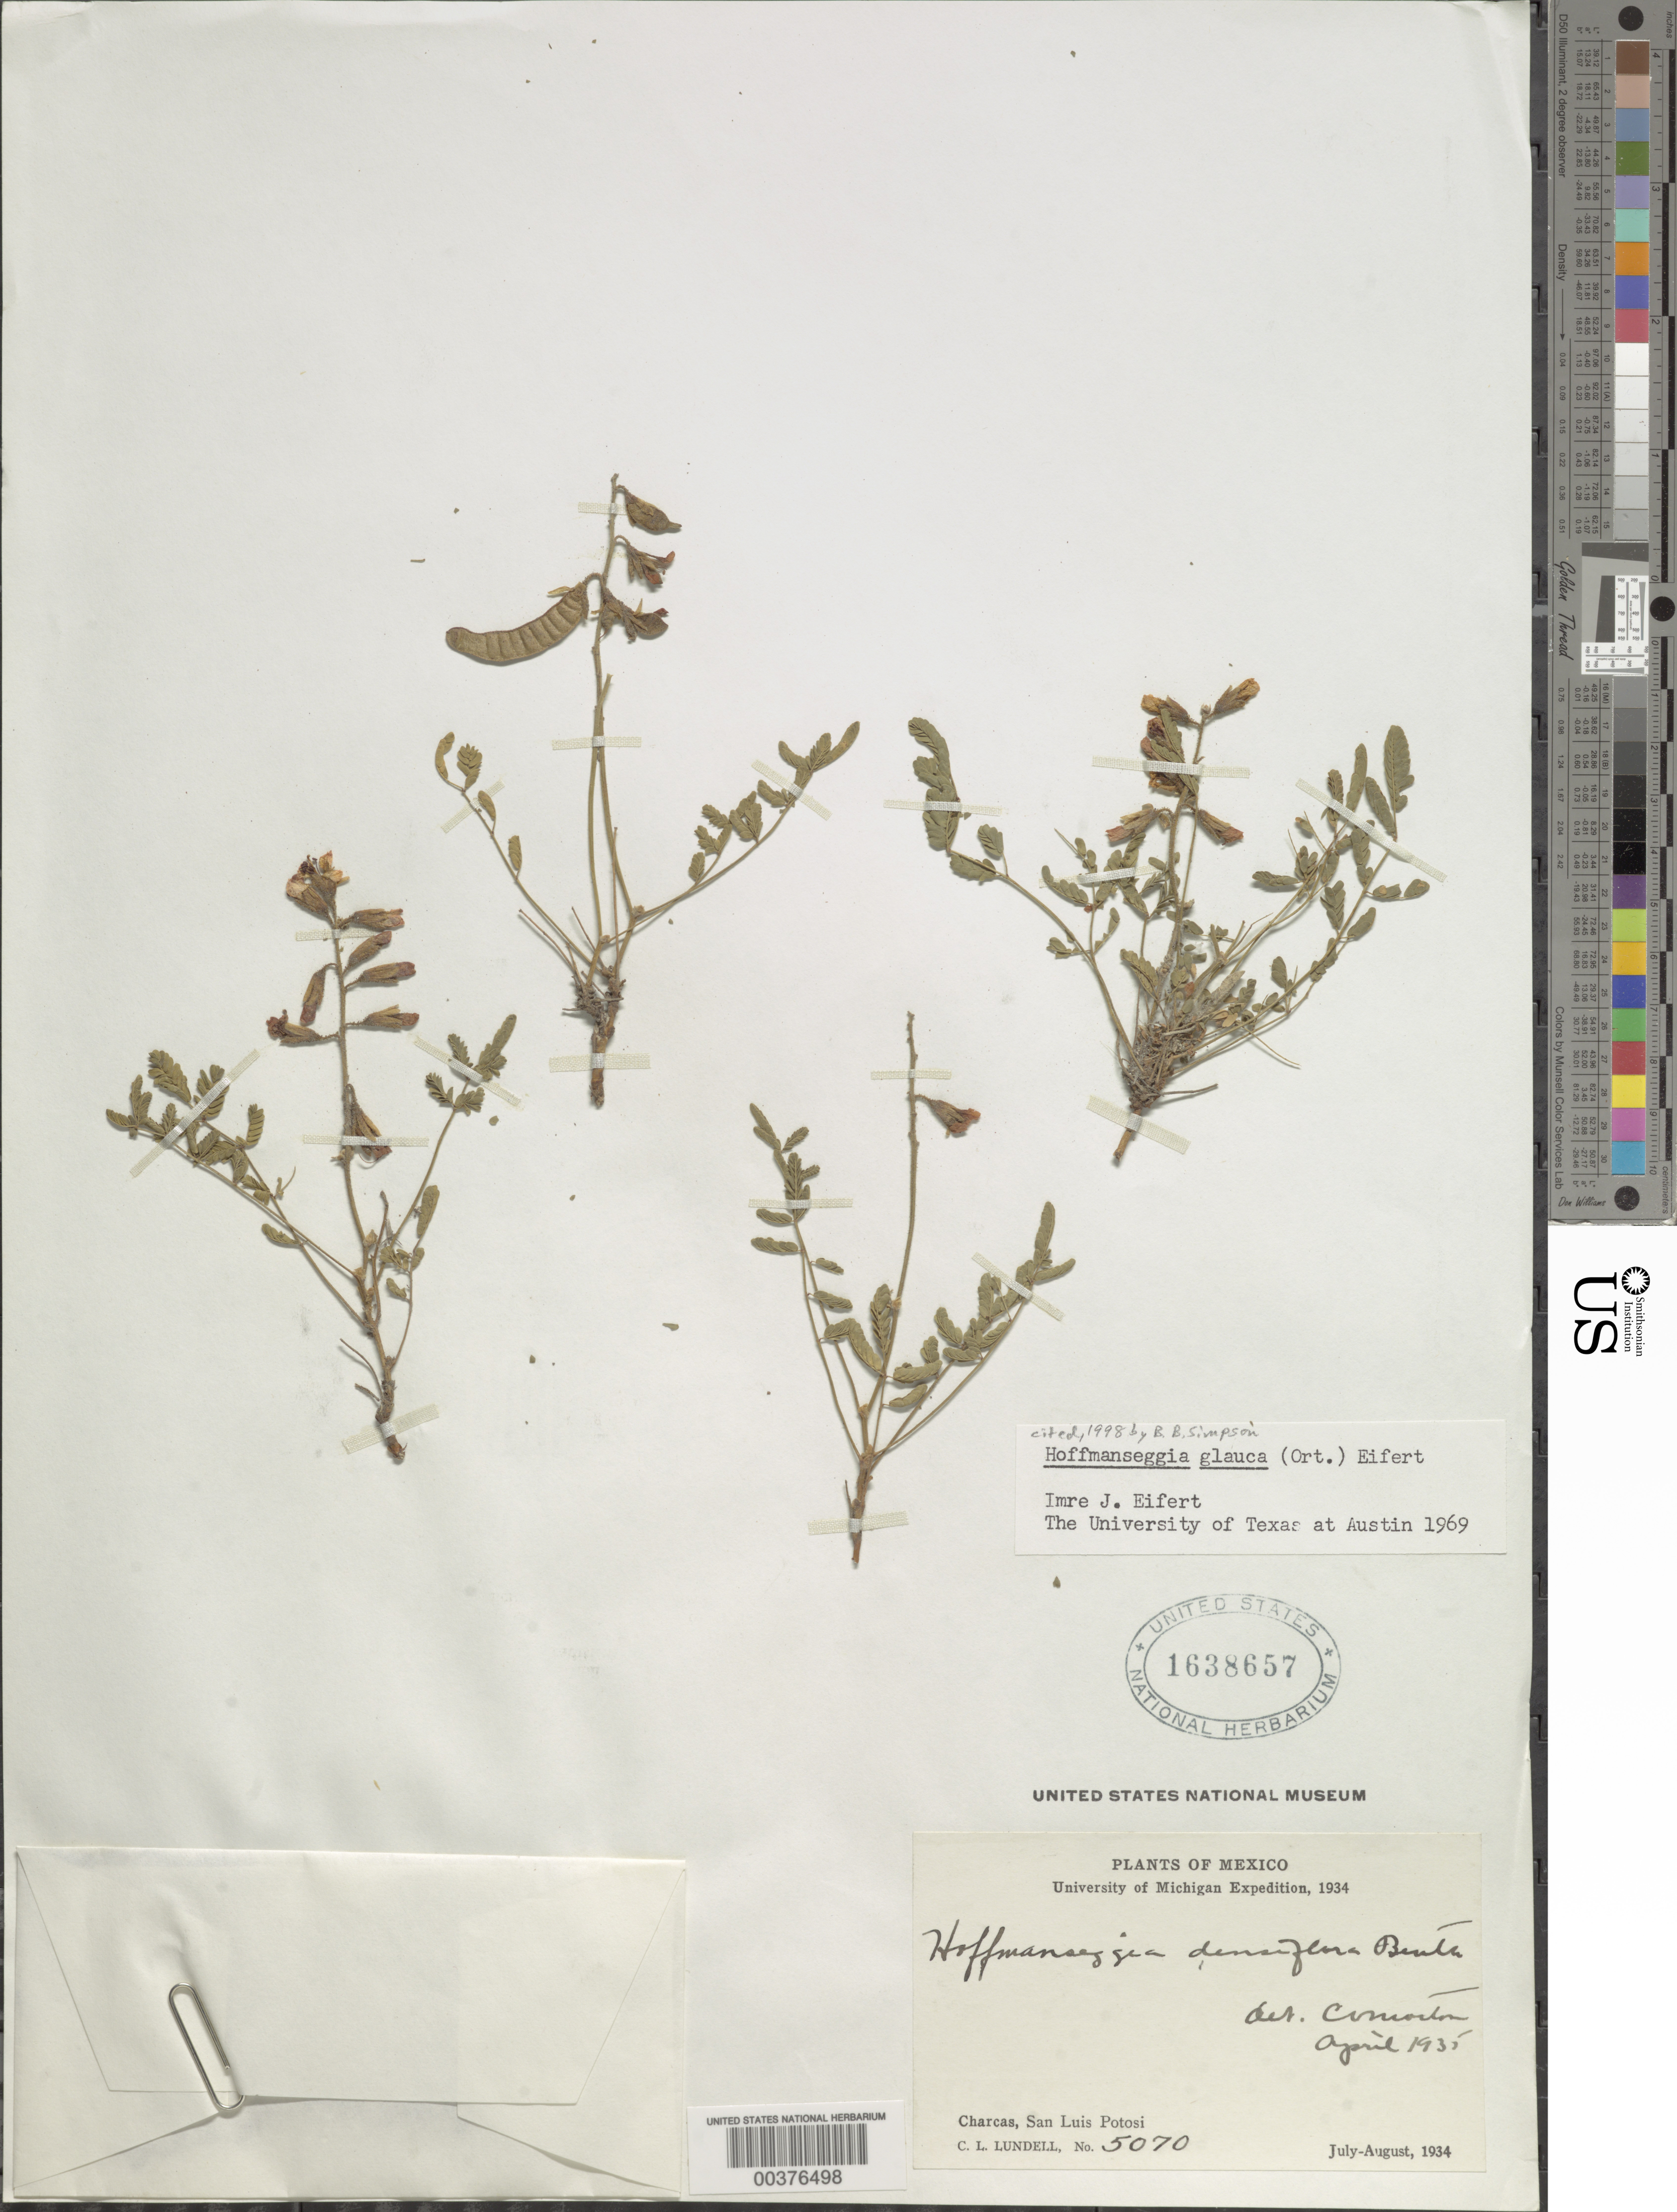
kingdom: Plantae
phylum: Tracheophyta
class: Magnoliopsida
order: Fabales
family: Fabaceae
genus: Hoffmannseggia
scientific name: Hoffmannseggia glauca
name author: (Ortega) Eifert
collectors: C. L. Lundell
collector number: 5070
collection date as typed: Jul 1934 to -- Aug 1934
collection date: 1934-07/1934-08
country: Mexico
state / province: San Luis Potosí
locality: Charcas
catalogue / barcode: US 1638657